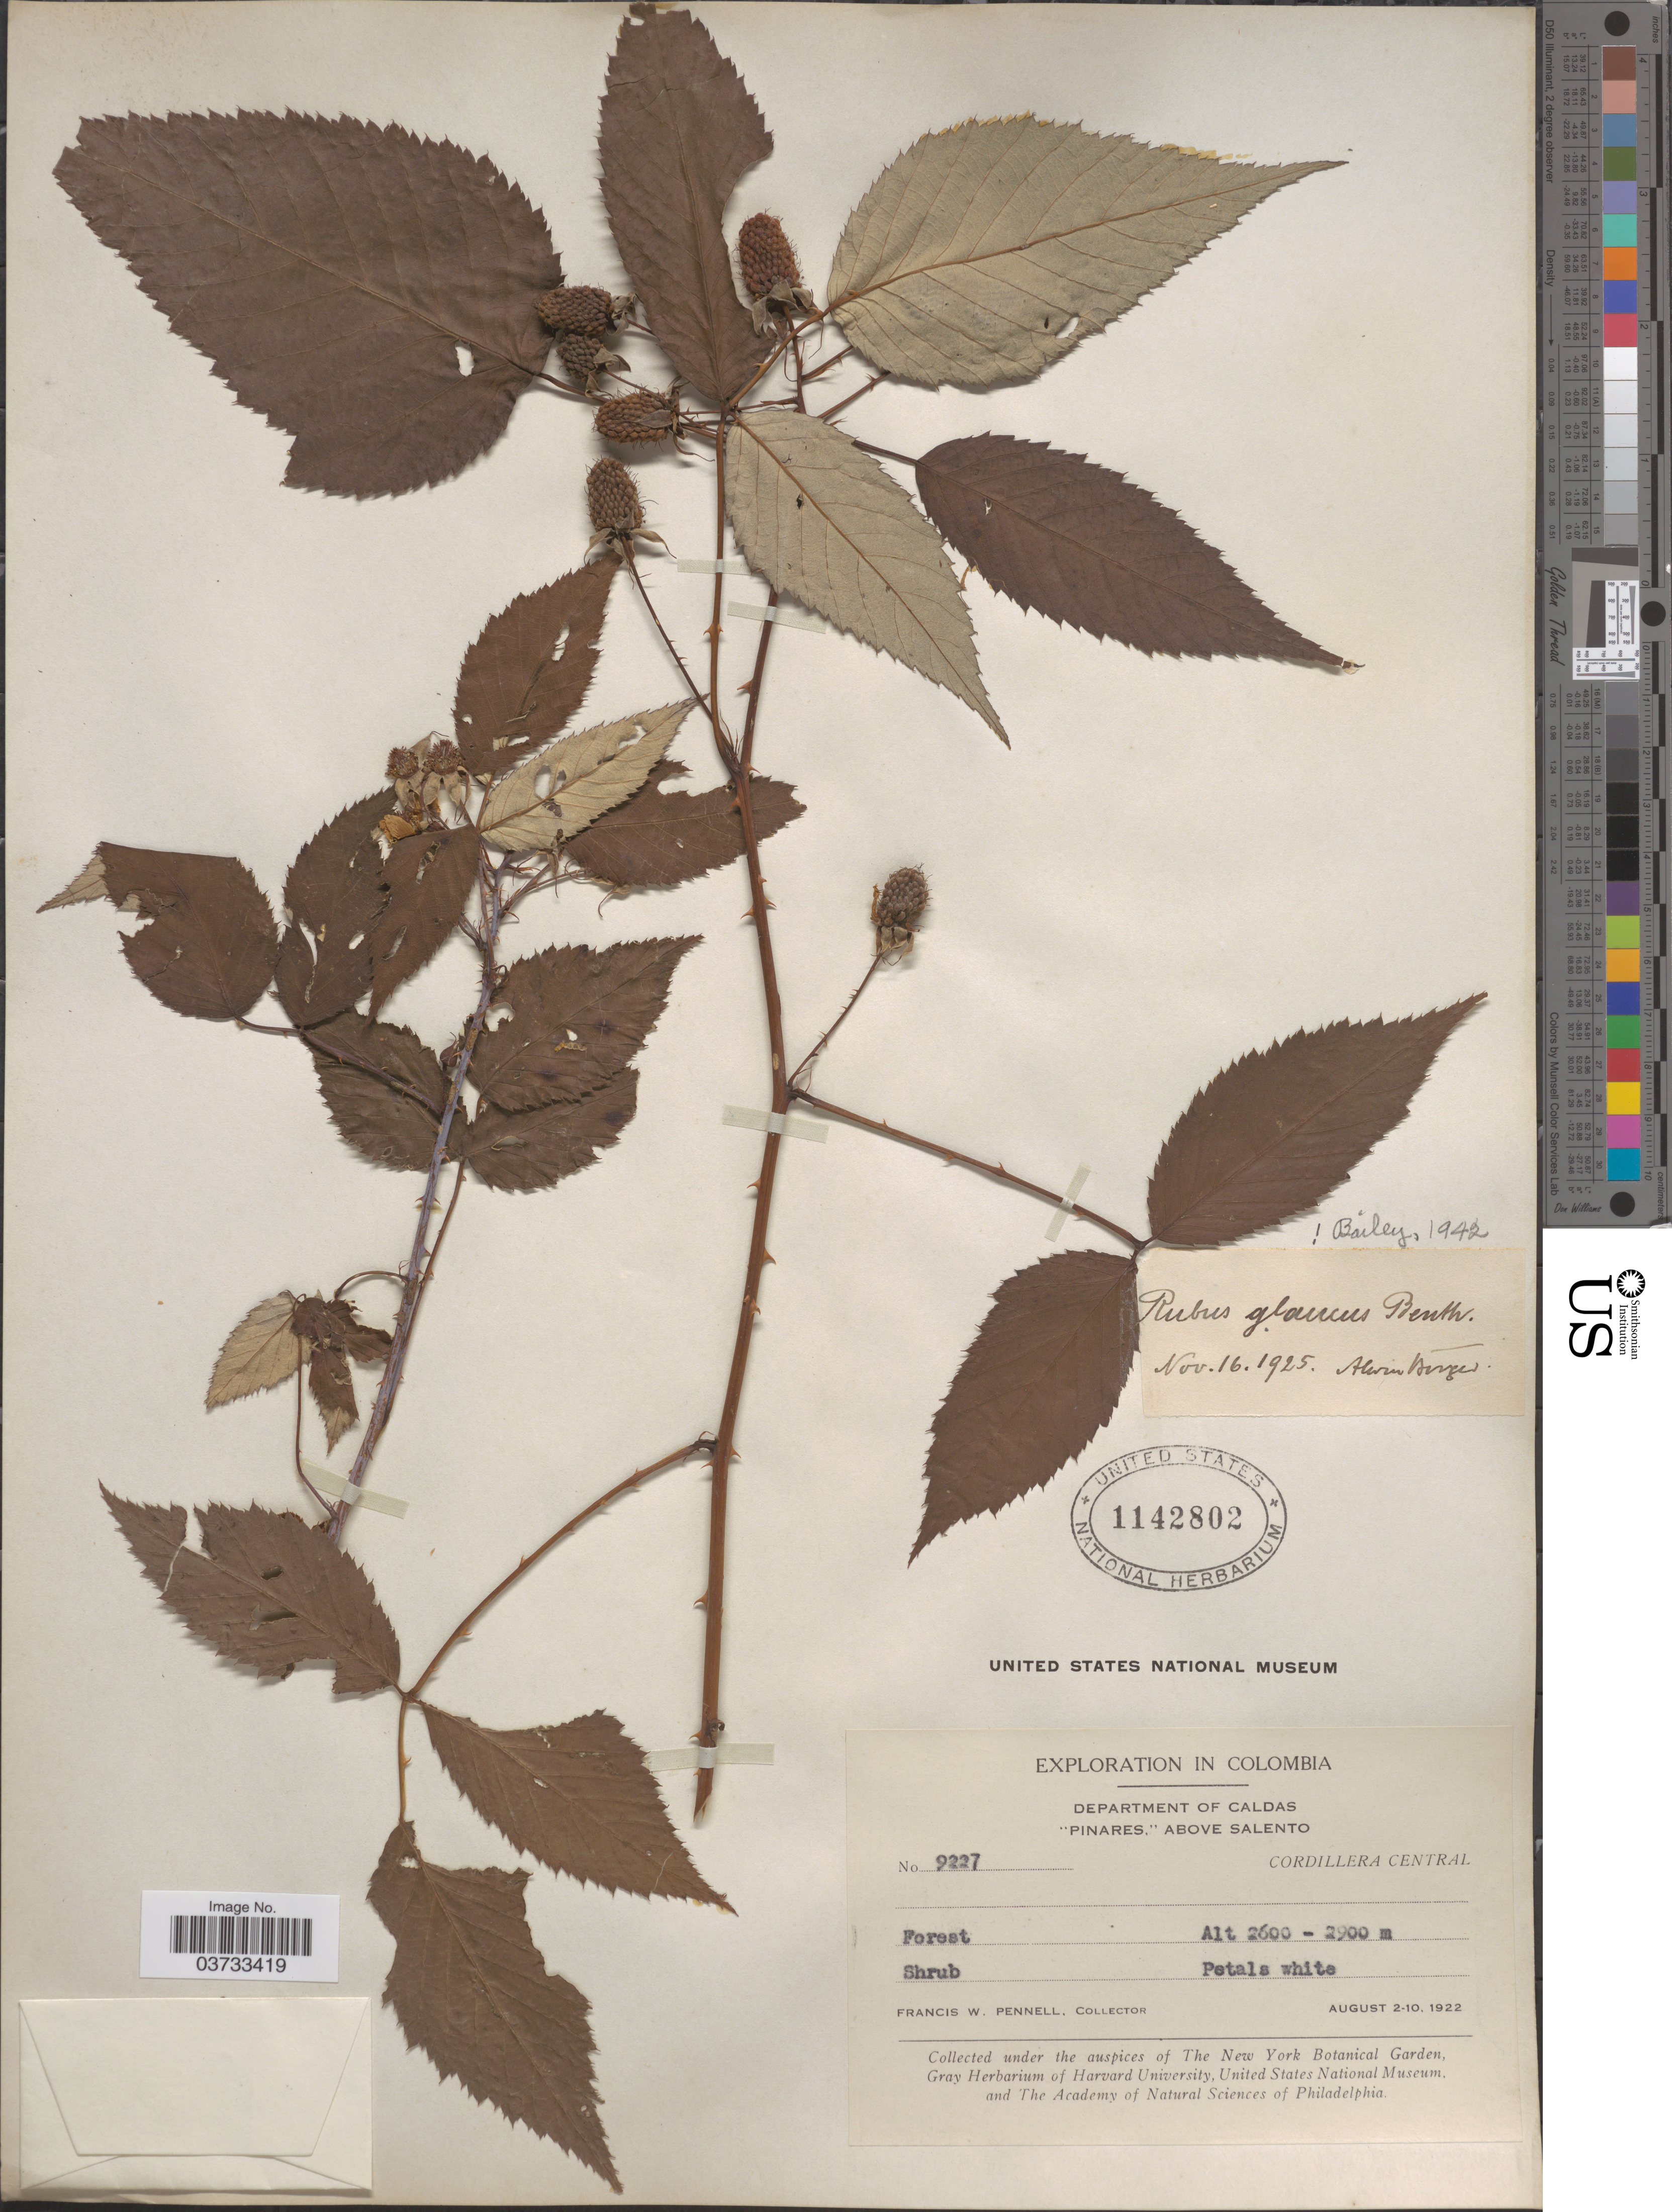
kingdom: Plantae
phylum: Tracheophyta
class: Magnoliopsida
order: Rosales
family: Rosaceae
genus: Rubus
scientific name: Rubus glaucus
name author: Benth.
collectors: F. W. Pennell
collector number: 9227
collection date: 1922-08-02/1922-08-10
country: Colombia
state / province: Caldas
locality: Department of Caldas. "Pinares," above Salento. Cordillera Central.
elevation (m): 2600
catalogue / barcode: US 1142802